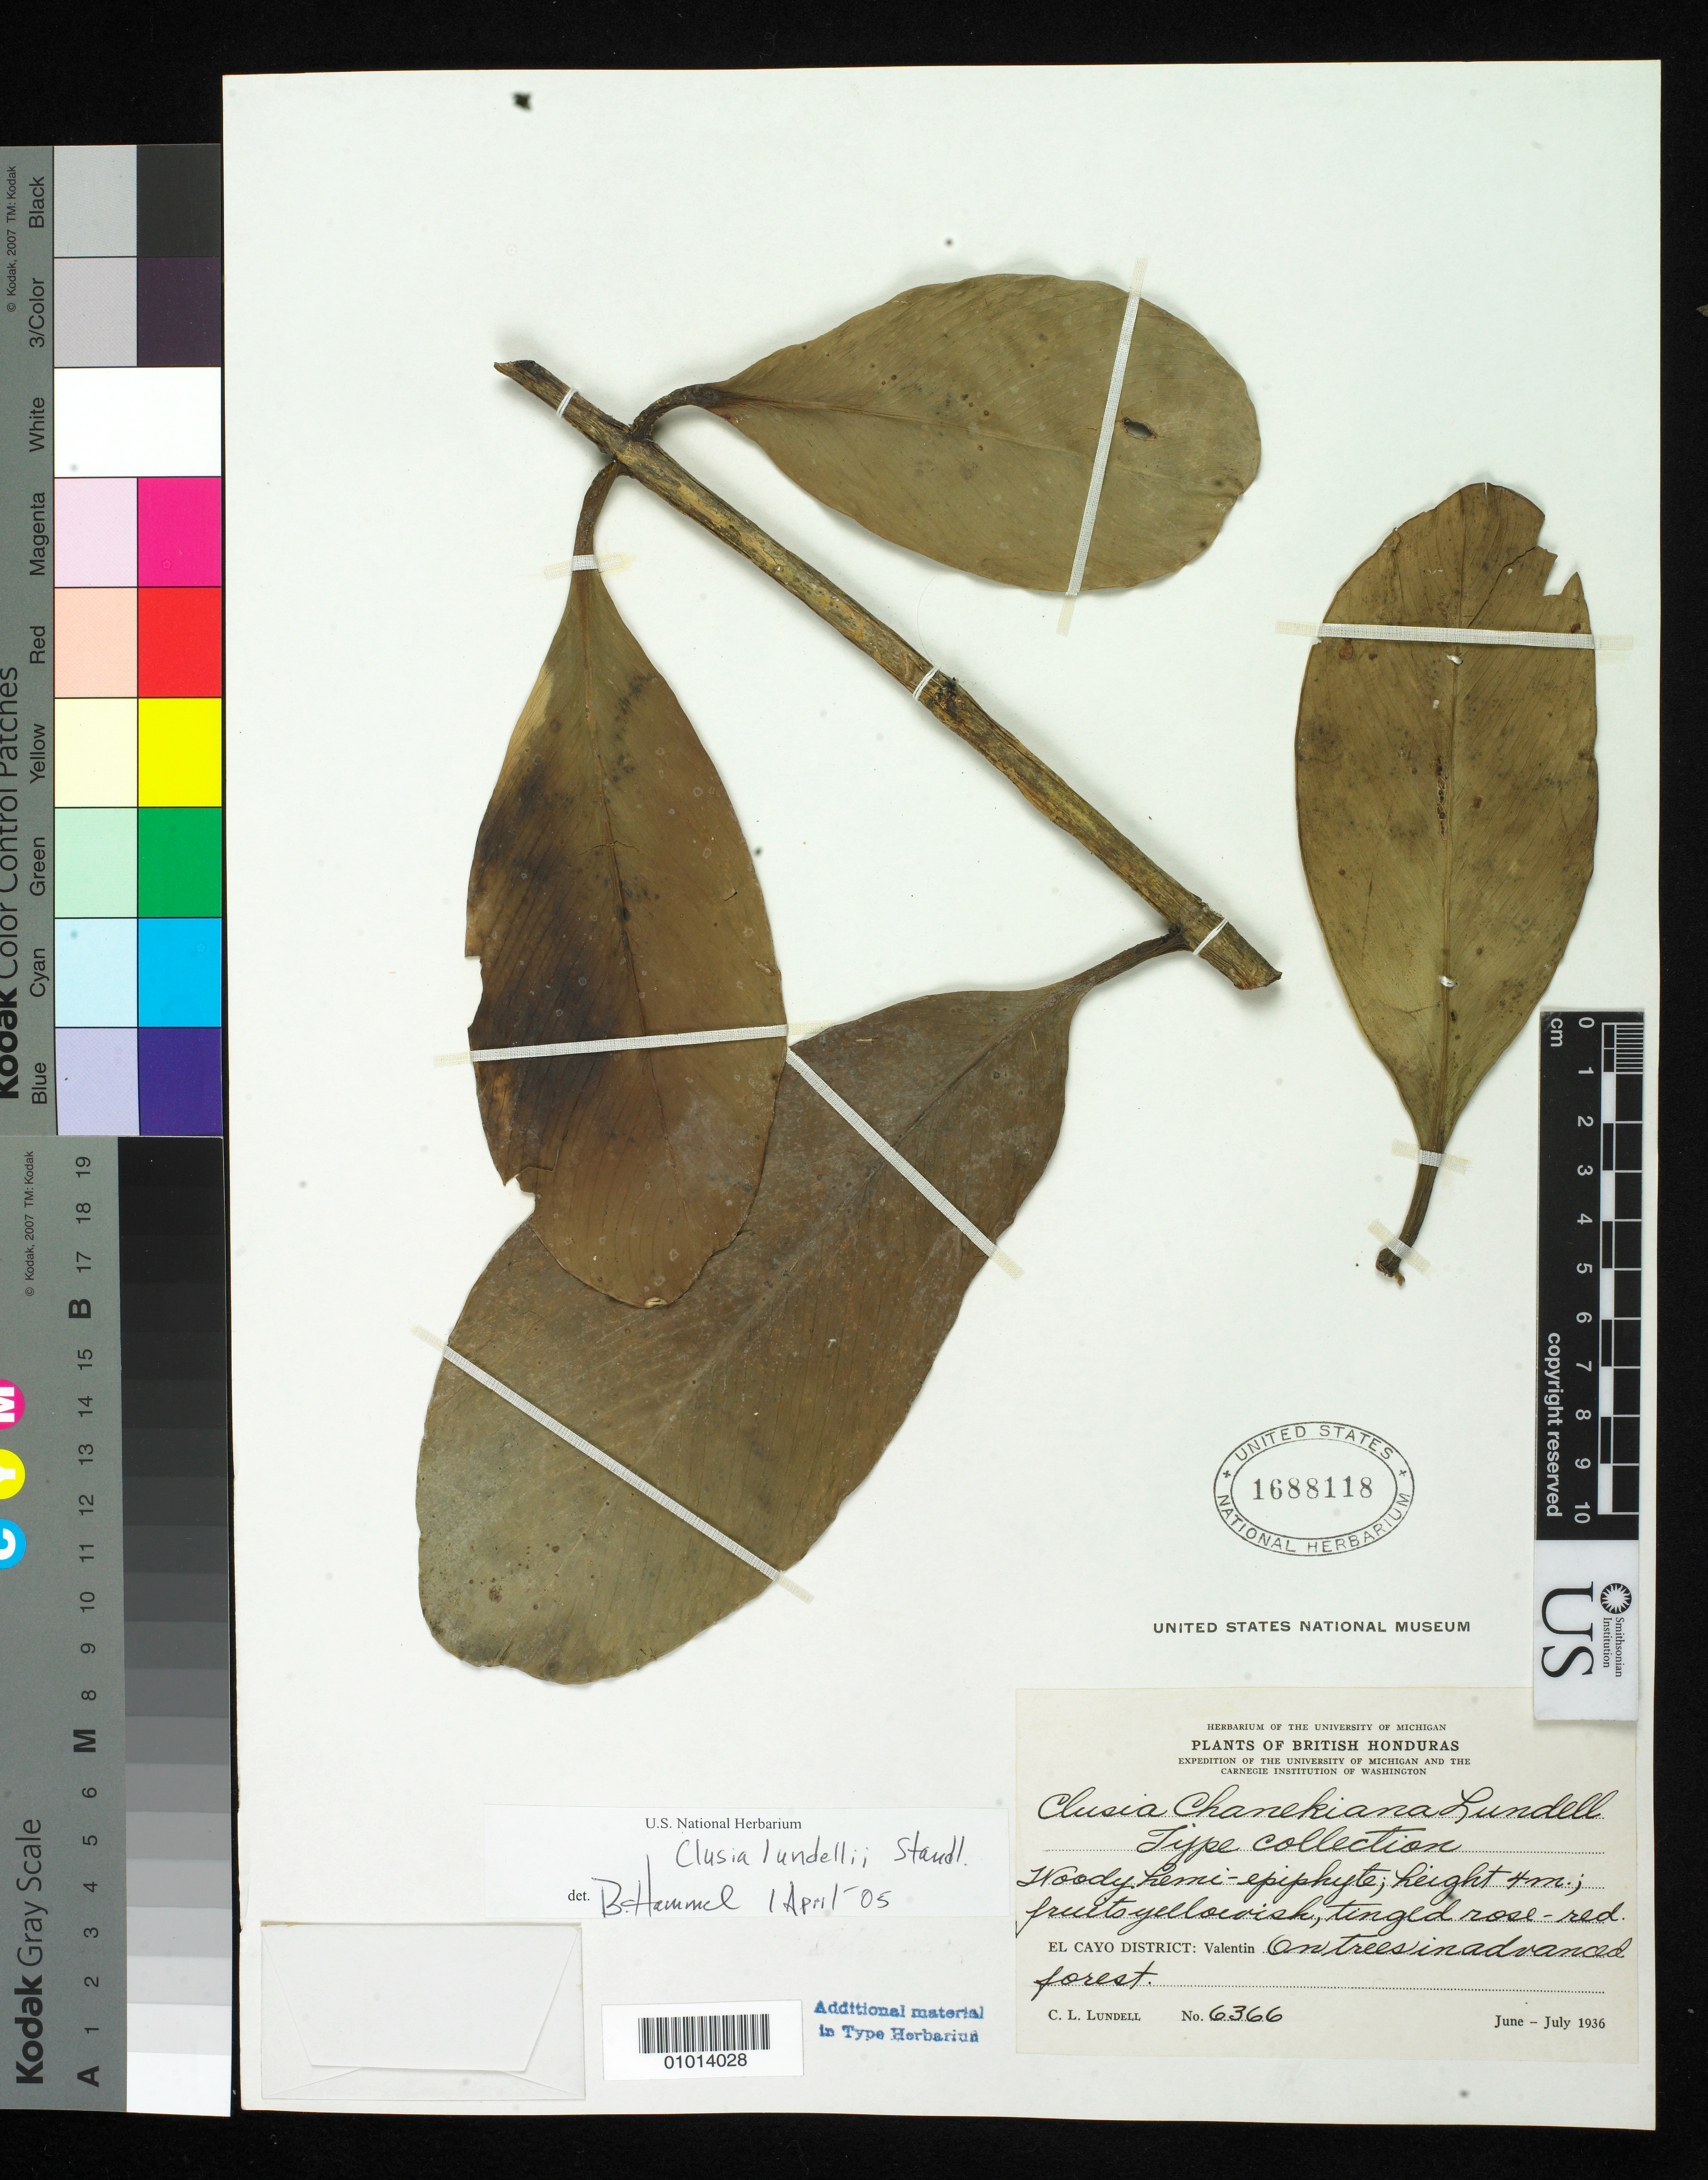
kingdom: Plantae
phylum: Tracheophyta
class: Magnoliopsida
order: Malpighiales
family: Clusiaceae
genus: Clusia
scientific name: Clusia chanekiana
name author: Lundell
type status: Isotype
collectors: C. L. Lundell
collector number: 6366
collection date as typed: Jun 1936 to -- Jul 1936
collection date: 1936-06/1936-07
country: Belize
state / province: Cayo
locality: Valentin.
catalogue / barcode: US 1688118